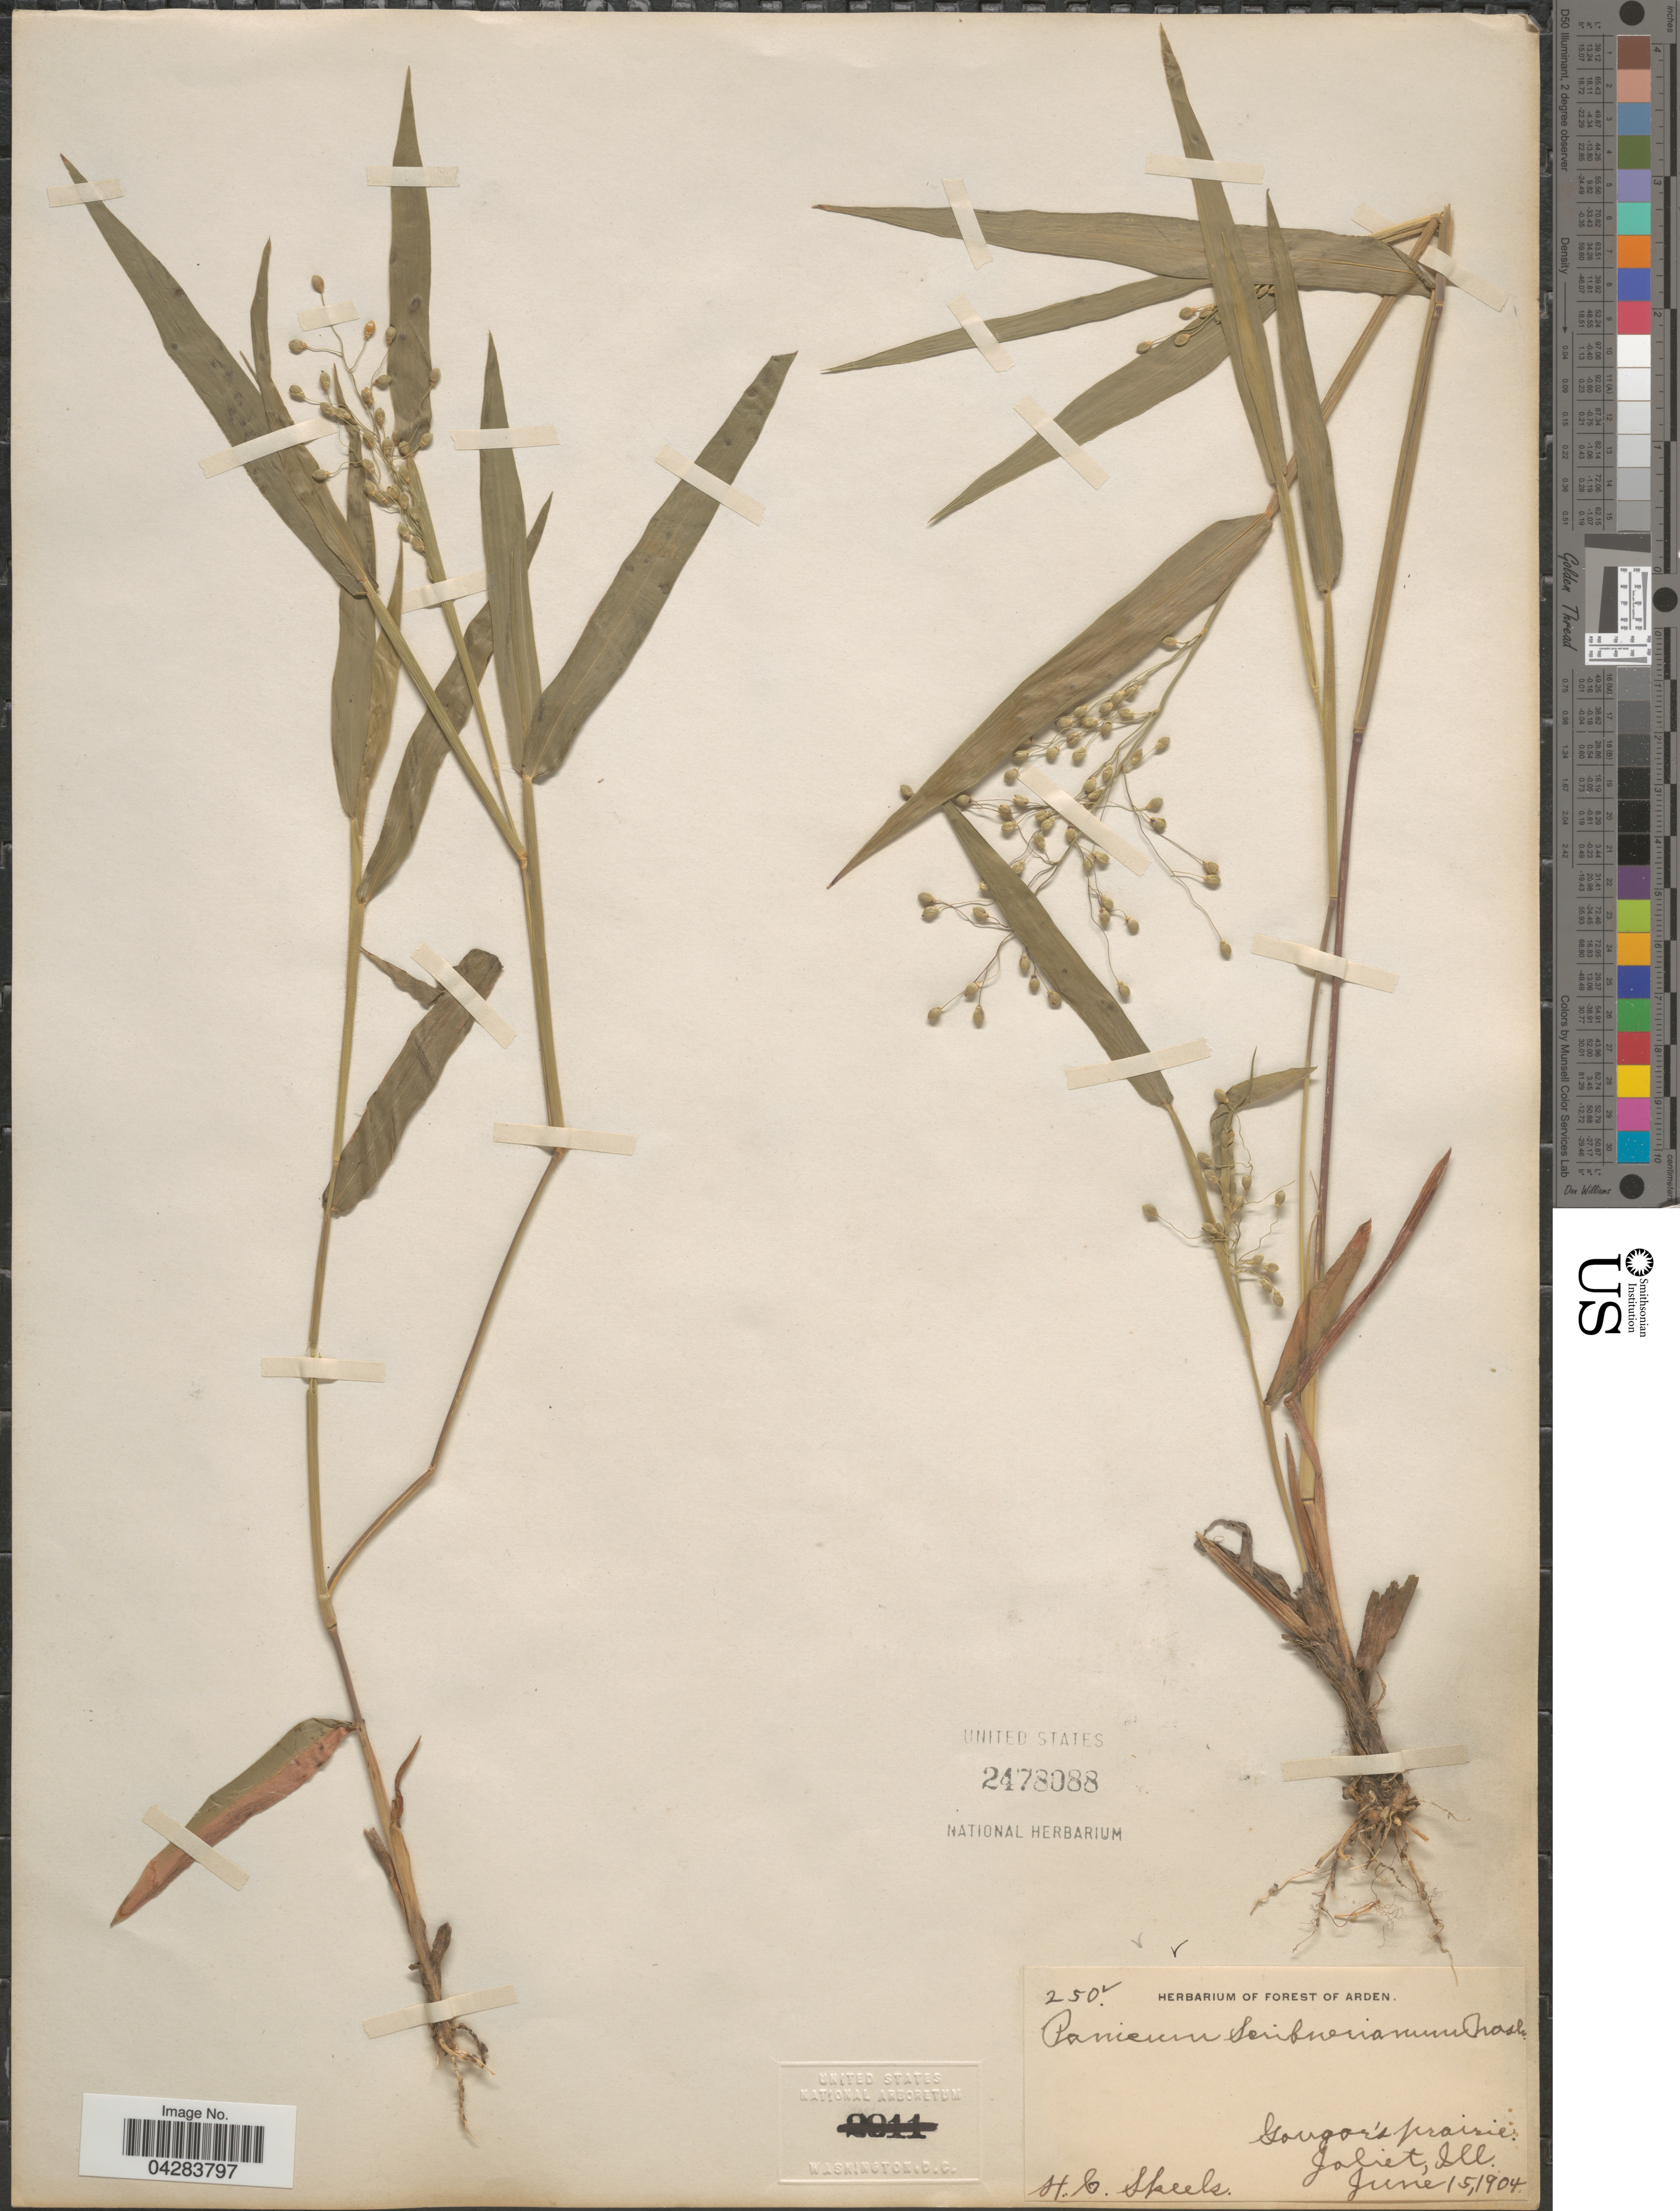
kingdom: Plantae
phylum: Tracheophyta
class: Liliopsida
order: Poales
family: Poaceae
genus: Dichanthelium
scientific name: Dichanthelium oligosanthes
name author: (Schult.) Gould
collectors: H. Skeels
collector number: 250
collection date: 1904-06-15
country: United States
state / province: Illinois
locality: Gougar's prairie. Joliet.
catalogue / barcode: US 2478088